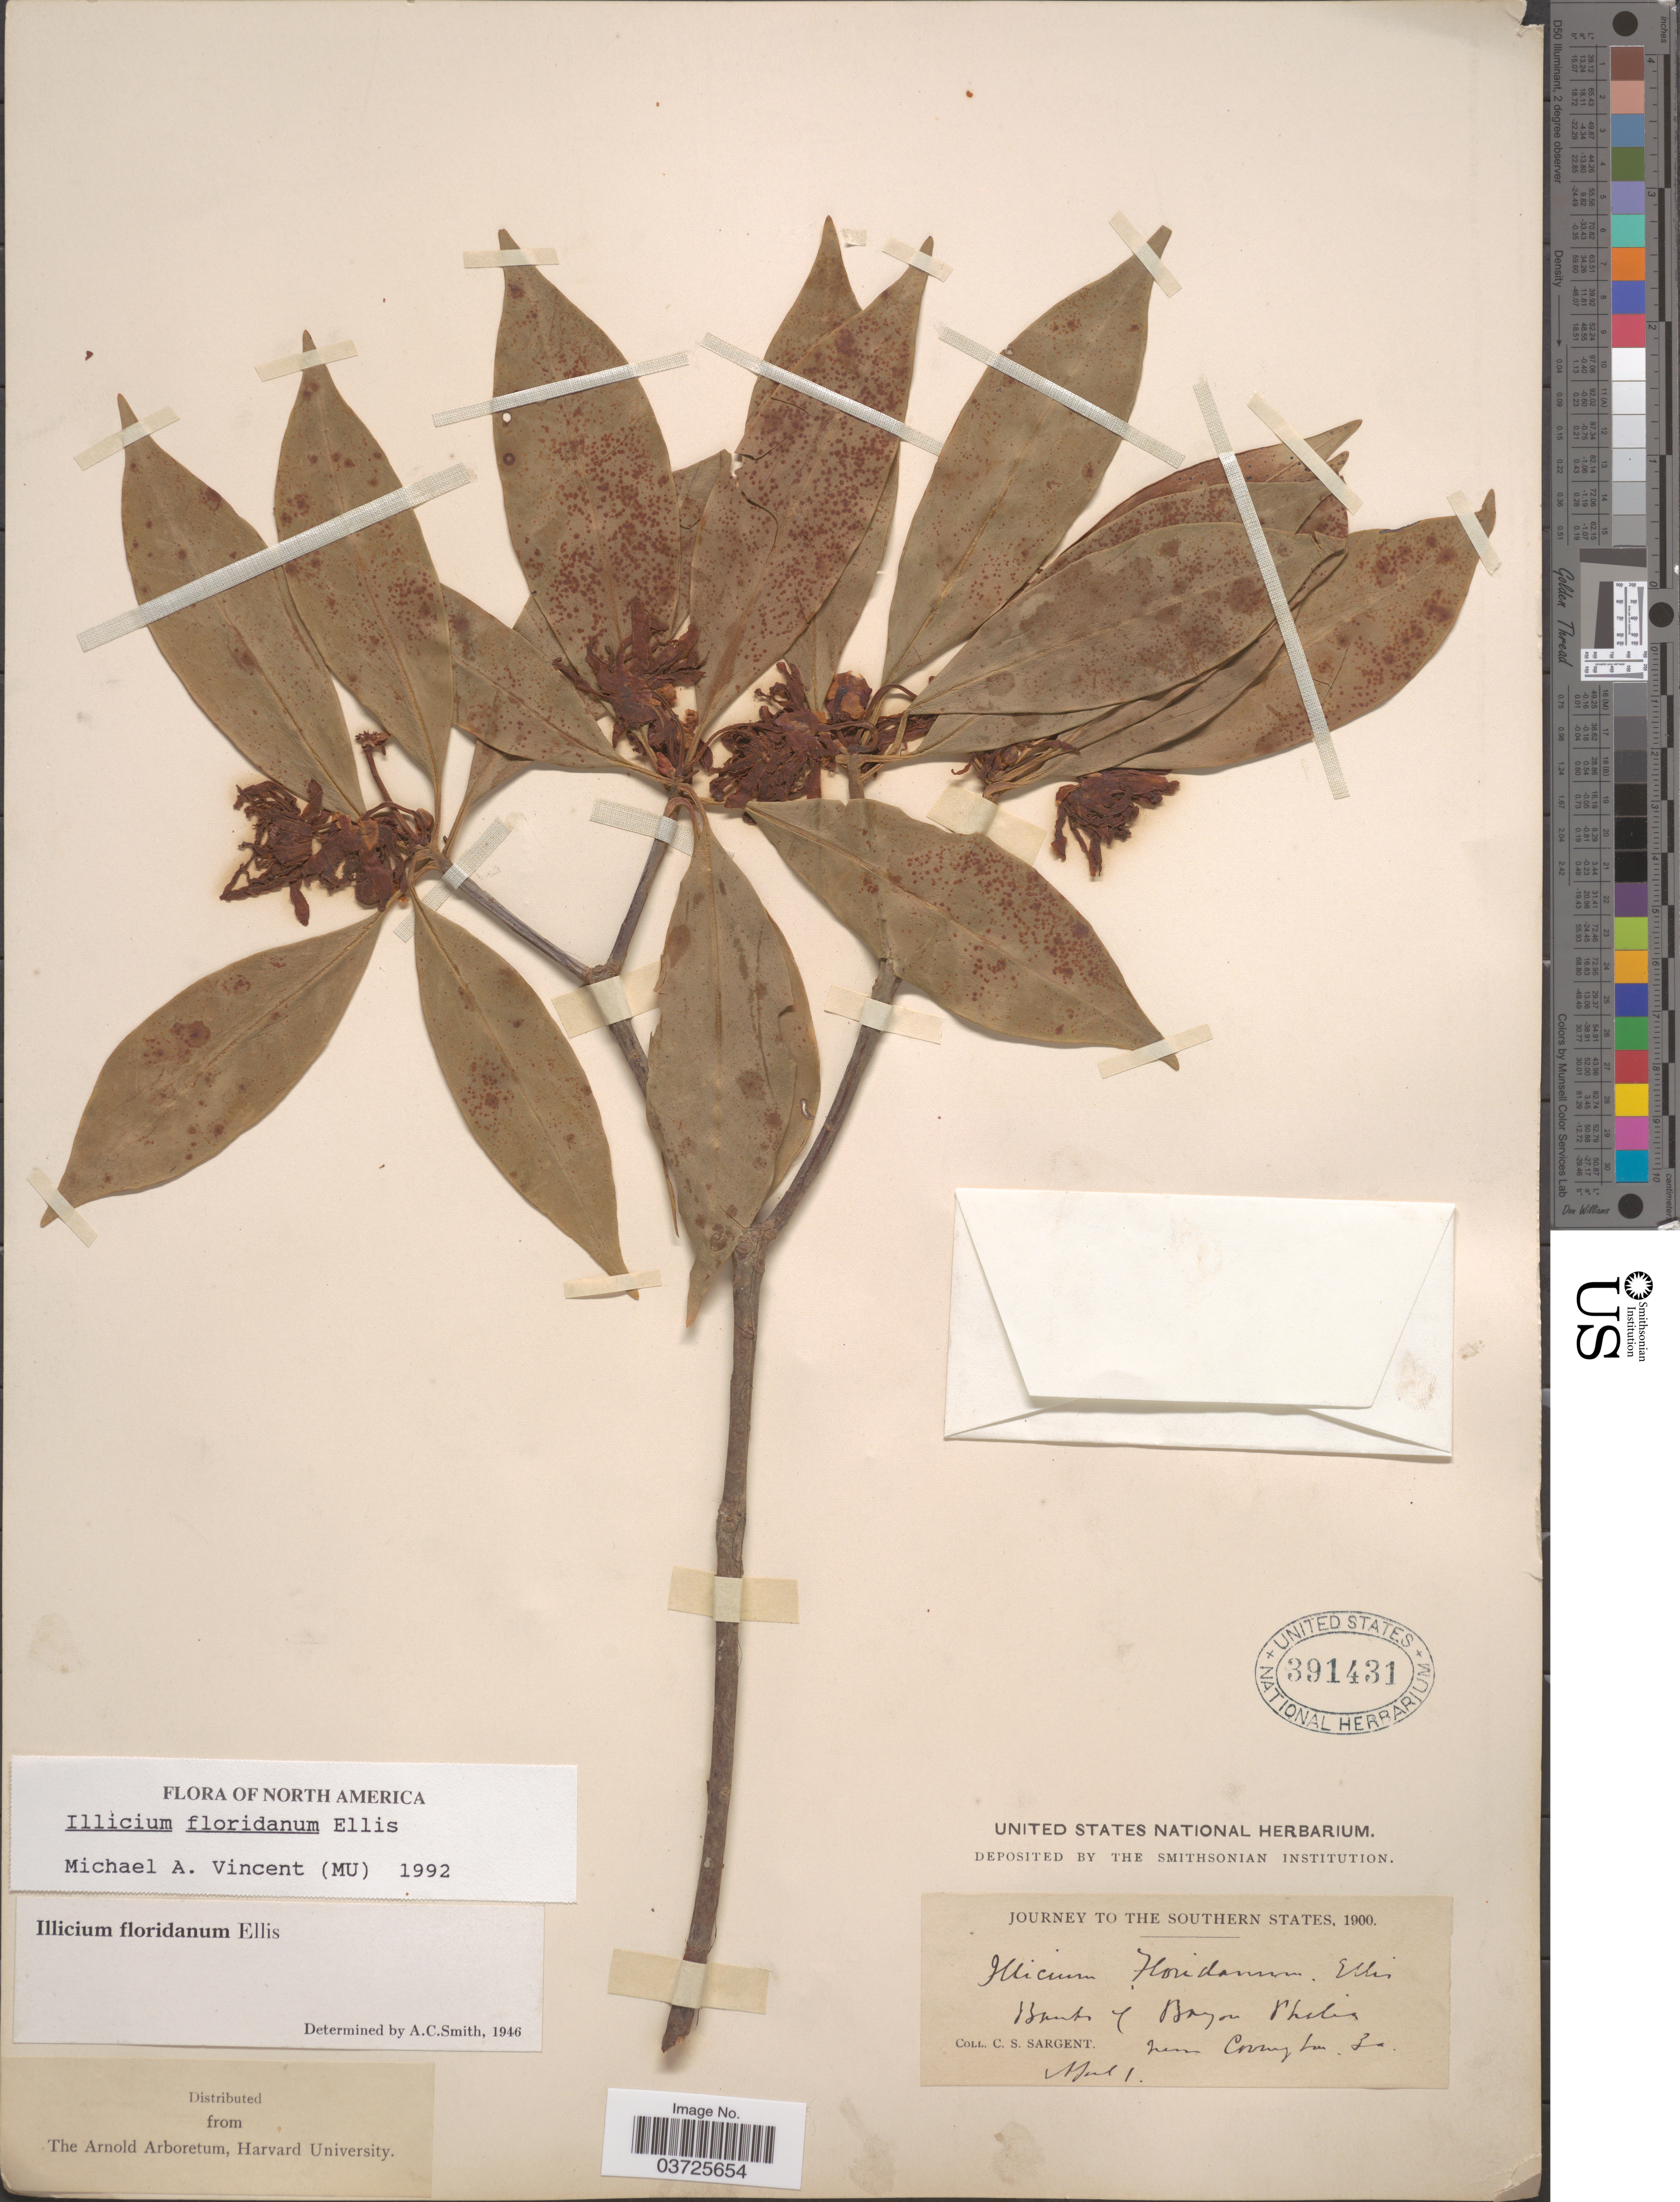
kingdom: Plantae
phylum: Tracheophyta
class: Magnoliopsida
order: Austrobaileyales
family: Schisandraceae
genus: Illicium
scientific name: Illicium floridanum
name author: J. Ellis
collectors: C. S. Sargent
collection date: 1900-08-01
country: United States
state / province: Louisiana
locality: The Southern States. Banks of Bayou Philia, near Covington.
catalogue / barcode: US 391431